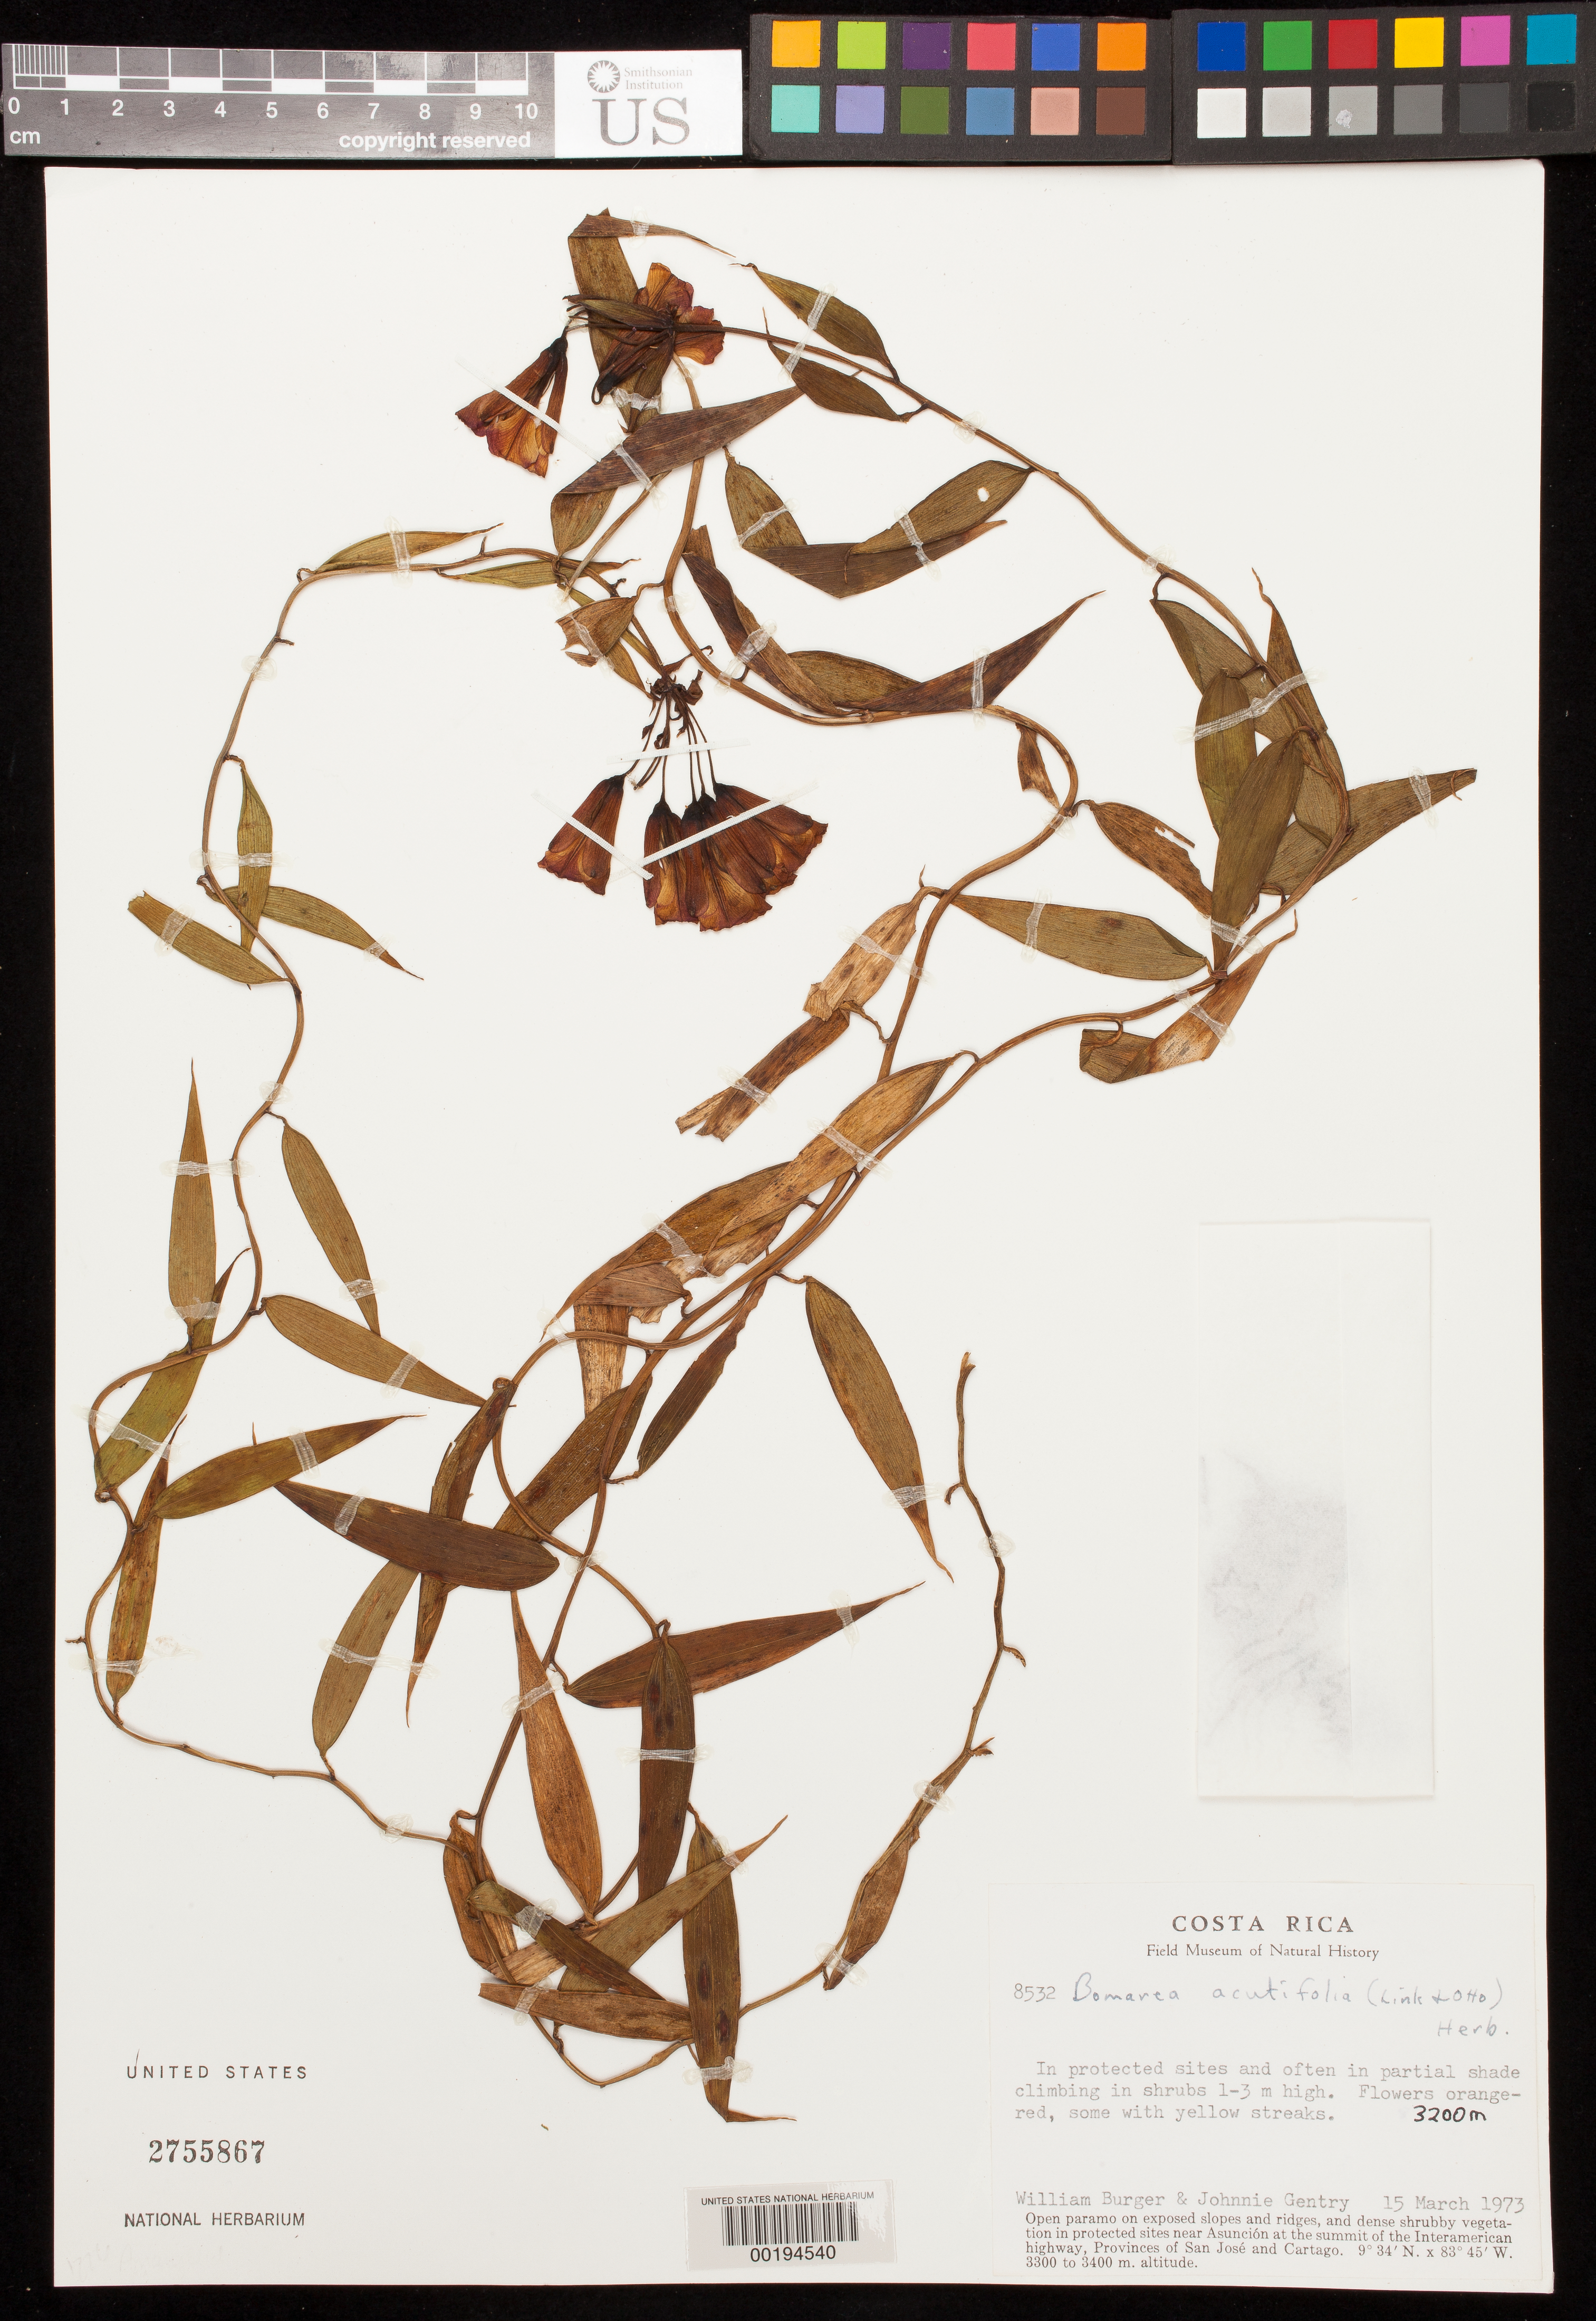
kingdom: Plantae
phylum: Tracheophyta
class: Liliopsida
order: Liliales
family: Alstroemeriaceae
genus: Bomarea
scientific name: Bomarea acutifolia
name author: (Link & Otto) Herb.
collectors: W. Burger & J. L. Gentry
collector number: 8532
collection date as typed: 15 Mar 1973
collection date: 1973-03-15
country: Costa Rica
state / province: Cartago / San José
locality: Near Asuncion at the summit of the Interamerican Hwy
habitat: Open paramo on exposed slopes & ridges & dense shruby vegetation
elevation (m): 3200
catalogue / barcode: US 2755867